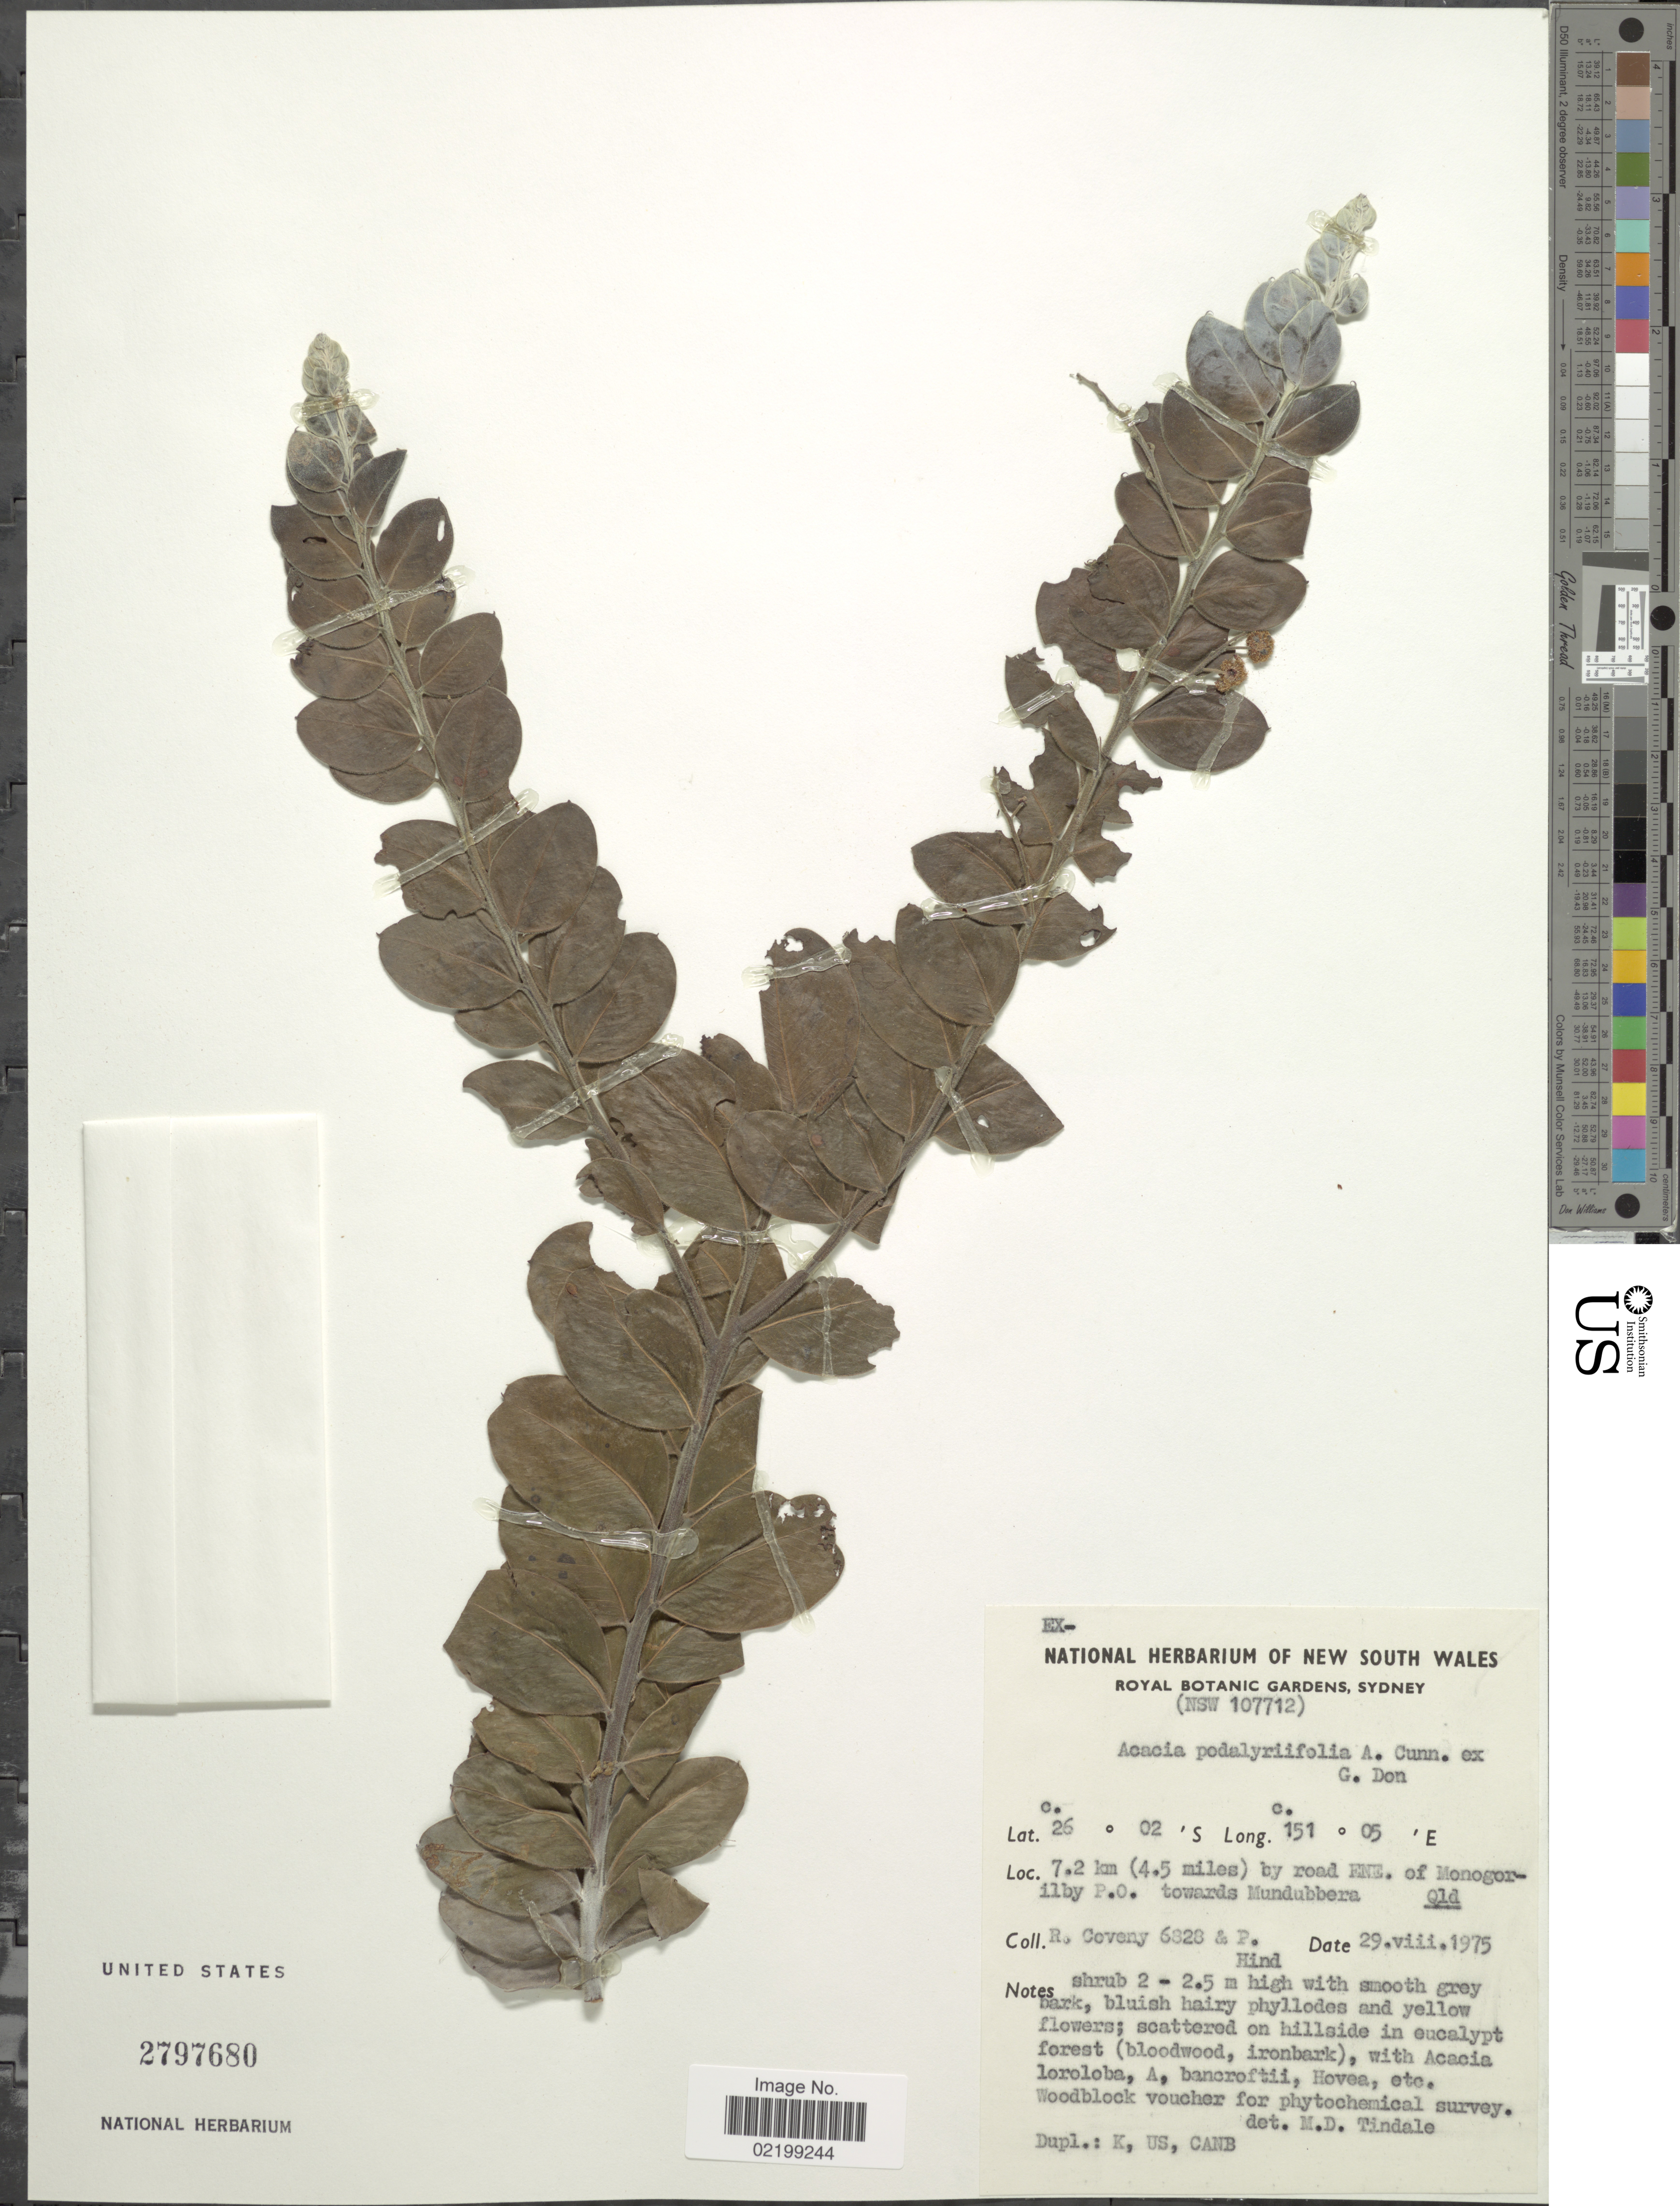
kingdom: Plantae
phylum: Tracheophyta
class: Magnoliopsida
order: Fabales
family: Fabaceae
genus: Acacia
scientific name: Acacia podalyriifolia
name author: A. Cunn. ex G. Don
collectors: R. Coveny & P. Hind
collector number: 6828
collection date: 1975-08-29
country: Australia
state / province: Queensland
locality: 7.2 km (4.5 miles) by road ENE. of Monogorilby P.O. towards Mundubbera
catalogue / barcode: US 2797680